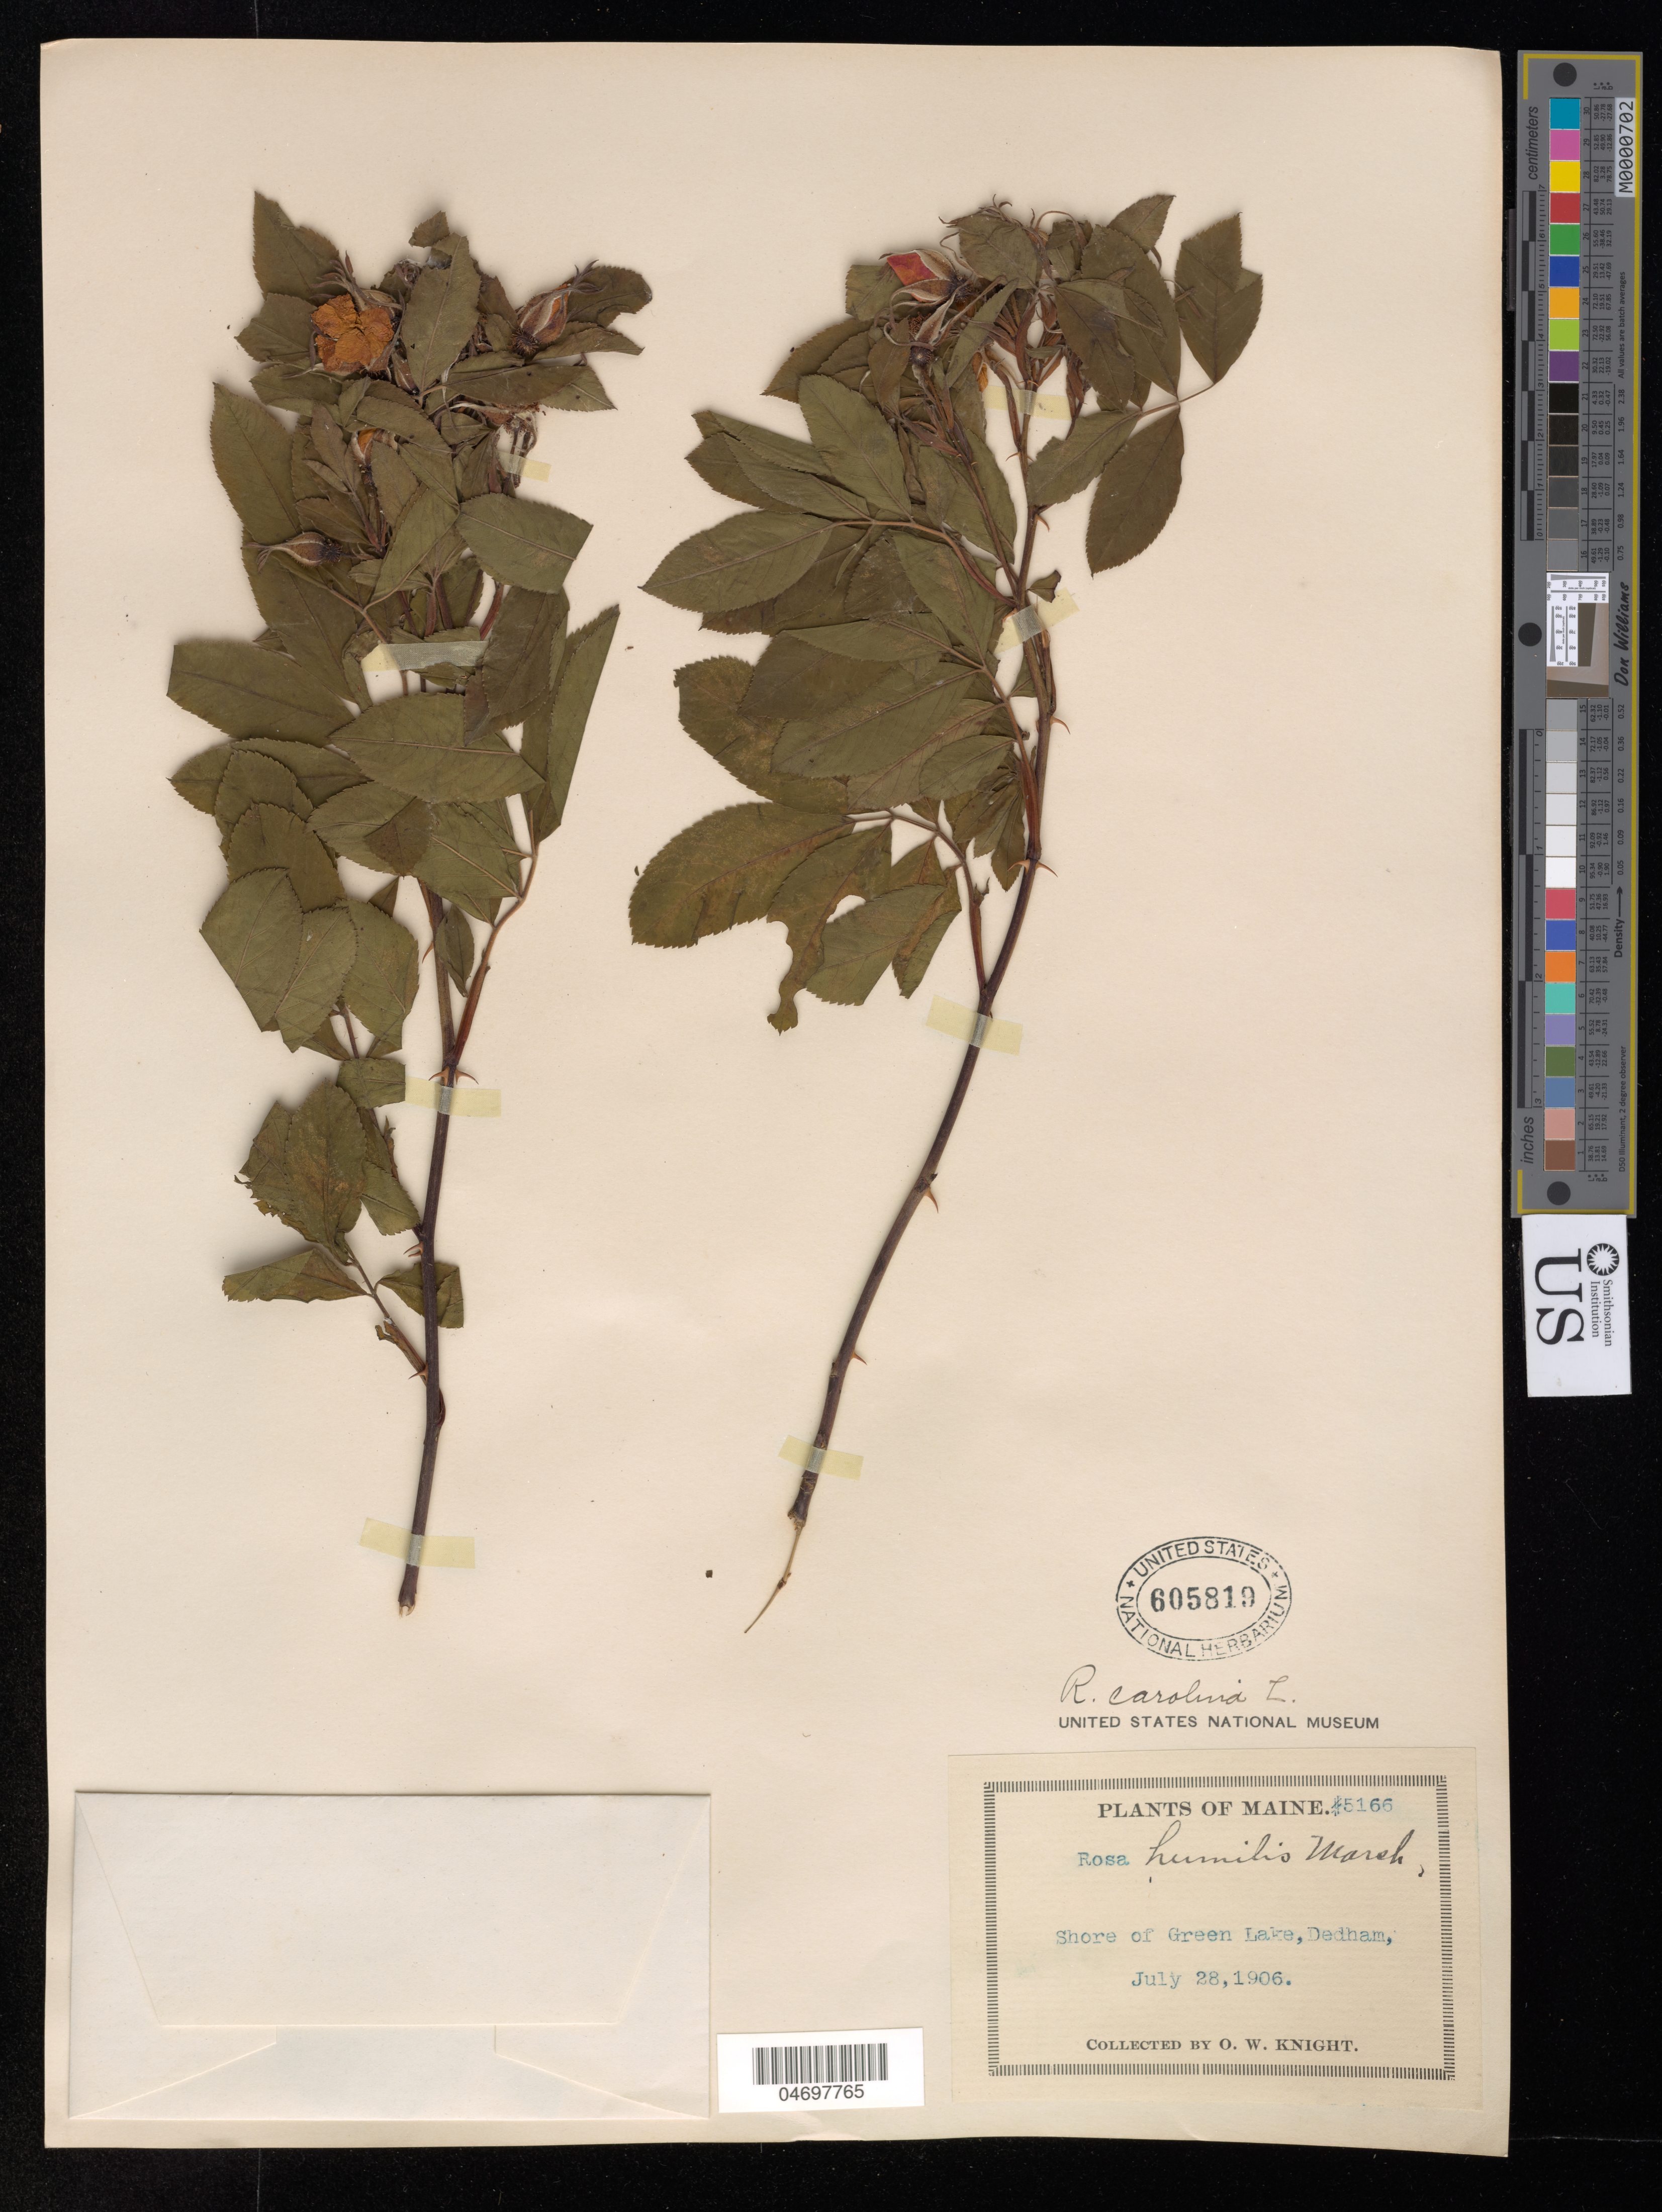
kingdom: Plantae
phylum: Tracheophyta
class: Magnoliopsida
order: Rosales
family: Rosaceae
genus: Rosa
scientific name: Rosa carolina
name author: L.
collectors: O. Knight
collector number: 5166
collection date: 1906-07-28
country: United States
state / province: Maine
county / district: Dedham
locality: Green Lake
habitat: Shores of the lake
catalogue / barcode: US 605819